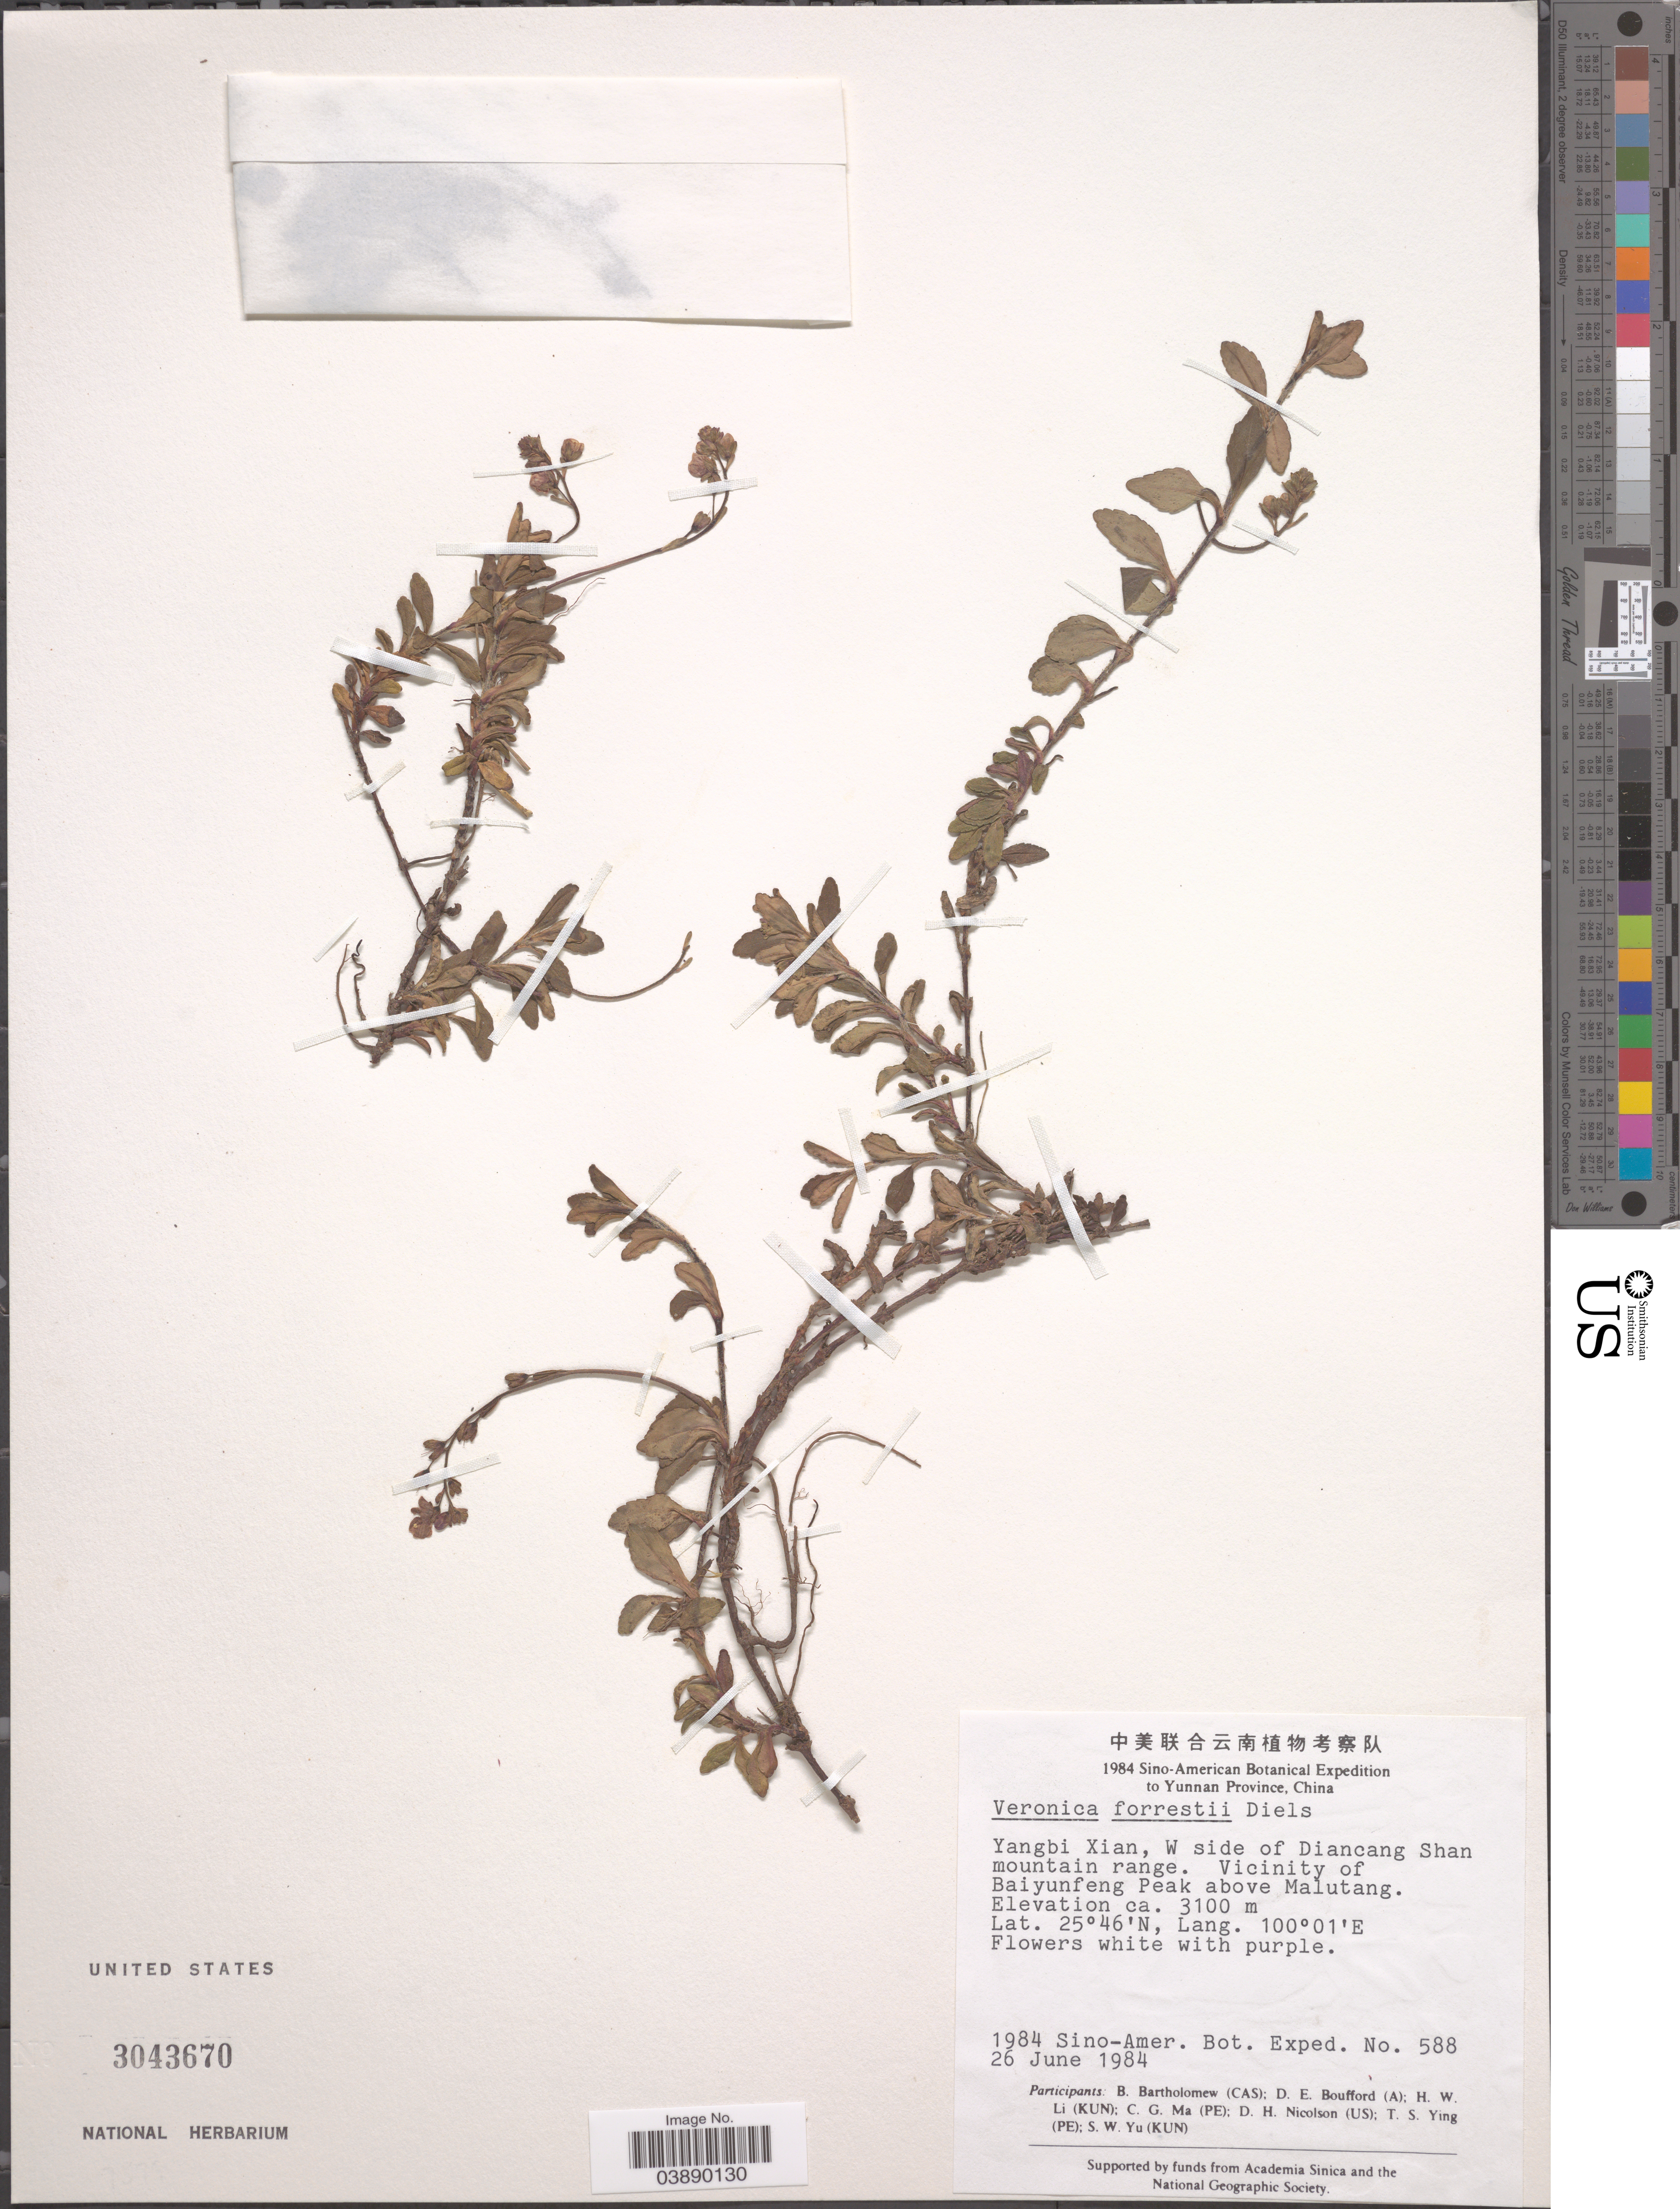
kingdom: Plantae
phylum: Tracheophyta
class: Magnoliopsida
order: Lamiales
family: Plantaginaceae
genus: Veronica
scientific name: Veronica forrestii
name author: Diels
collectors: Sino-Amer. Bot. Exped. 1984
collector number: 588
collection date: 1984-06-26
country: China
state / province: Yunnan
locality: Yangbi Xian, W side of Diancang Shan mountain range. Vicinity of Baiyunfeng Peak above Malutang.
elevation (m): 3100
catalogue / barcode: US 3043670